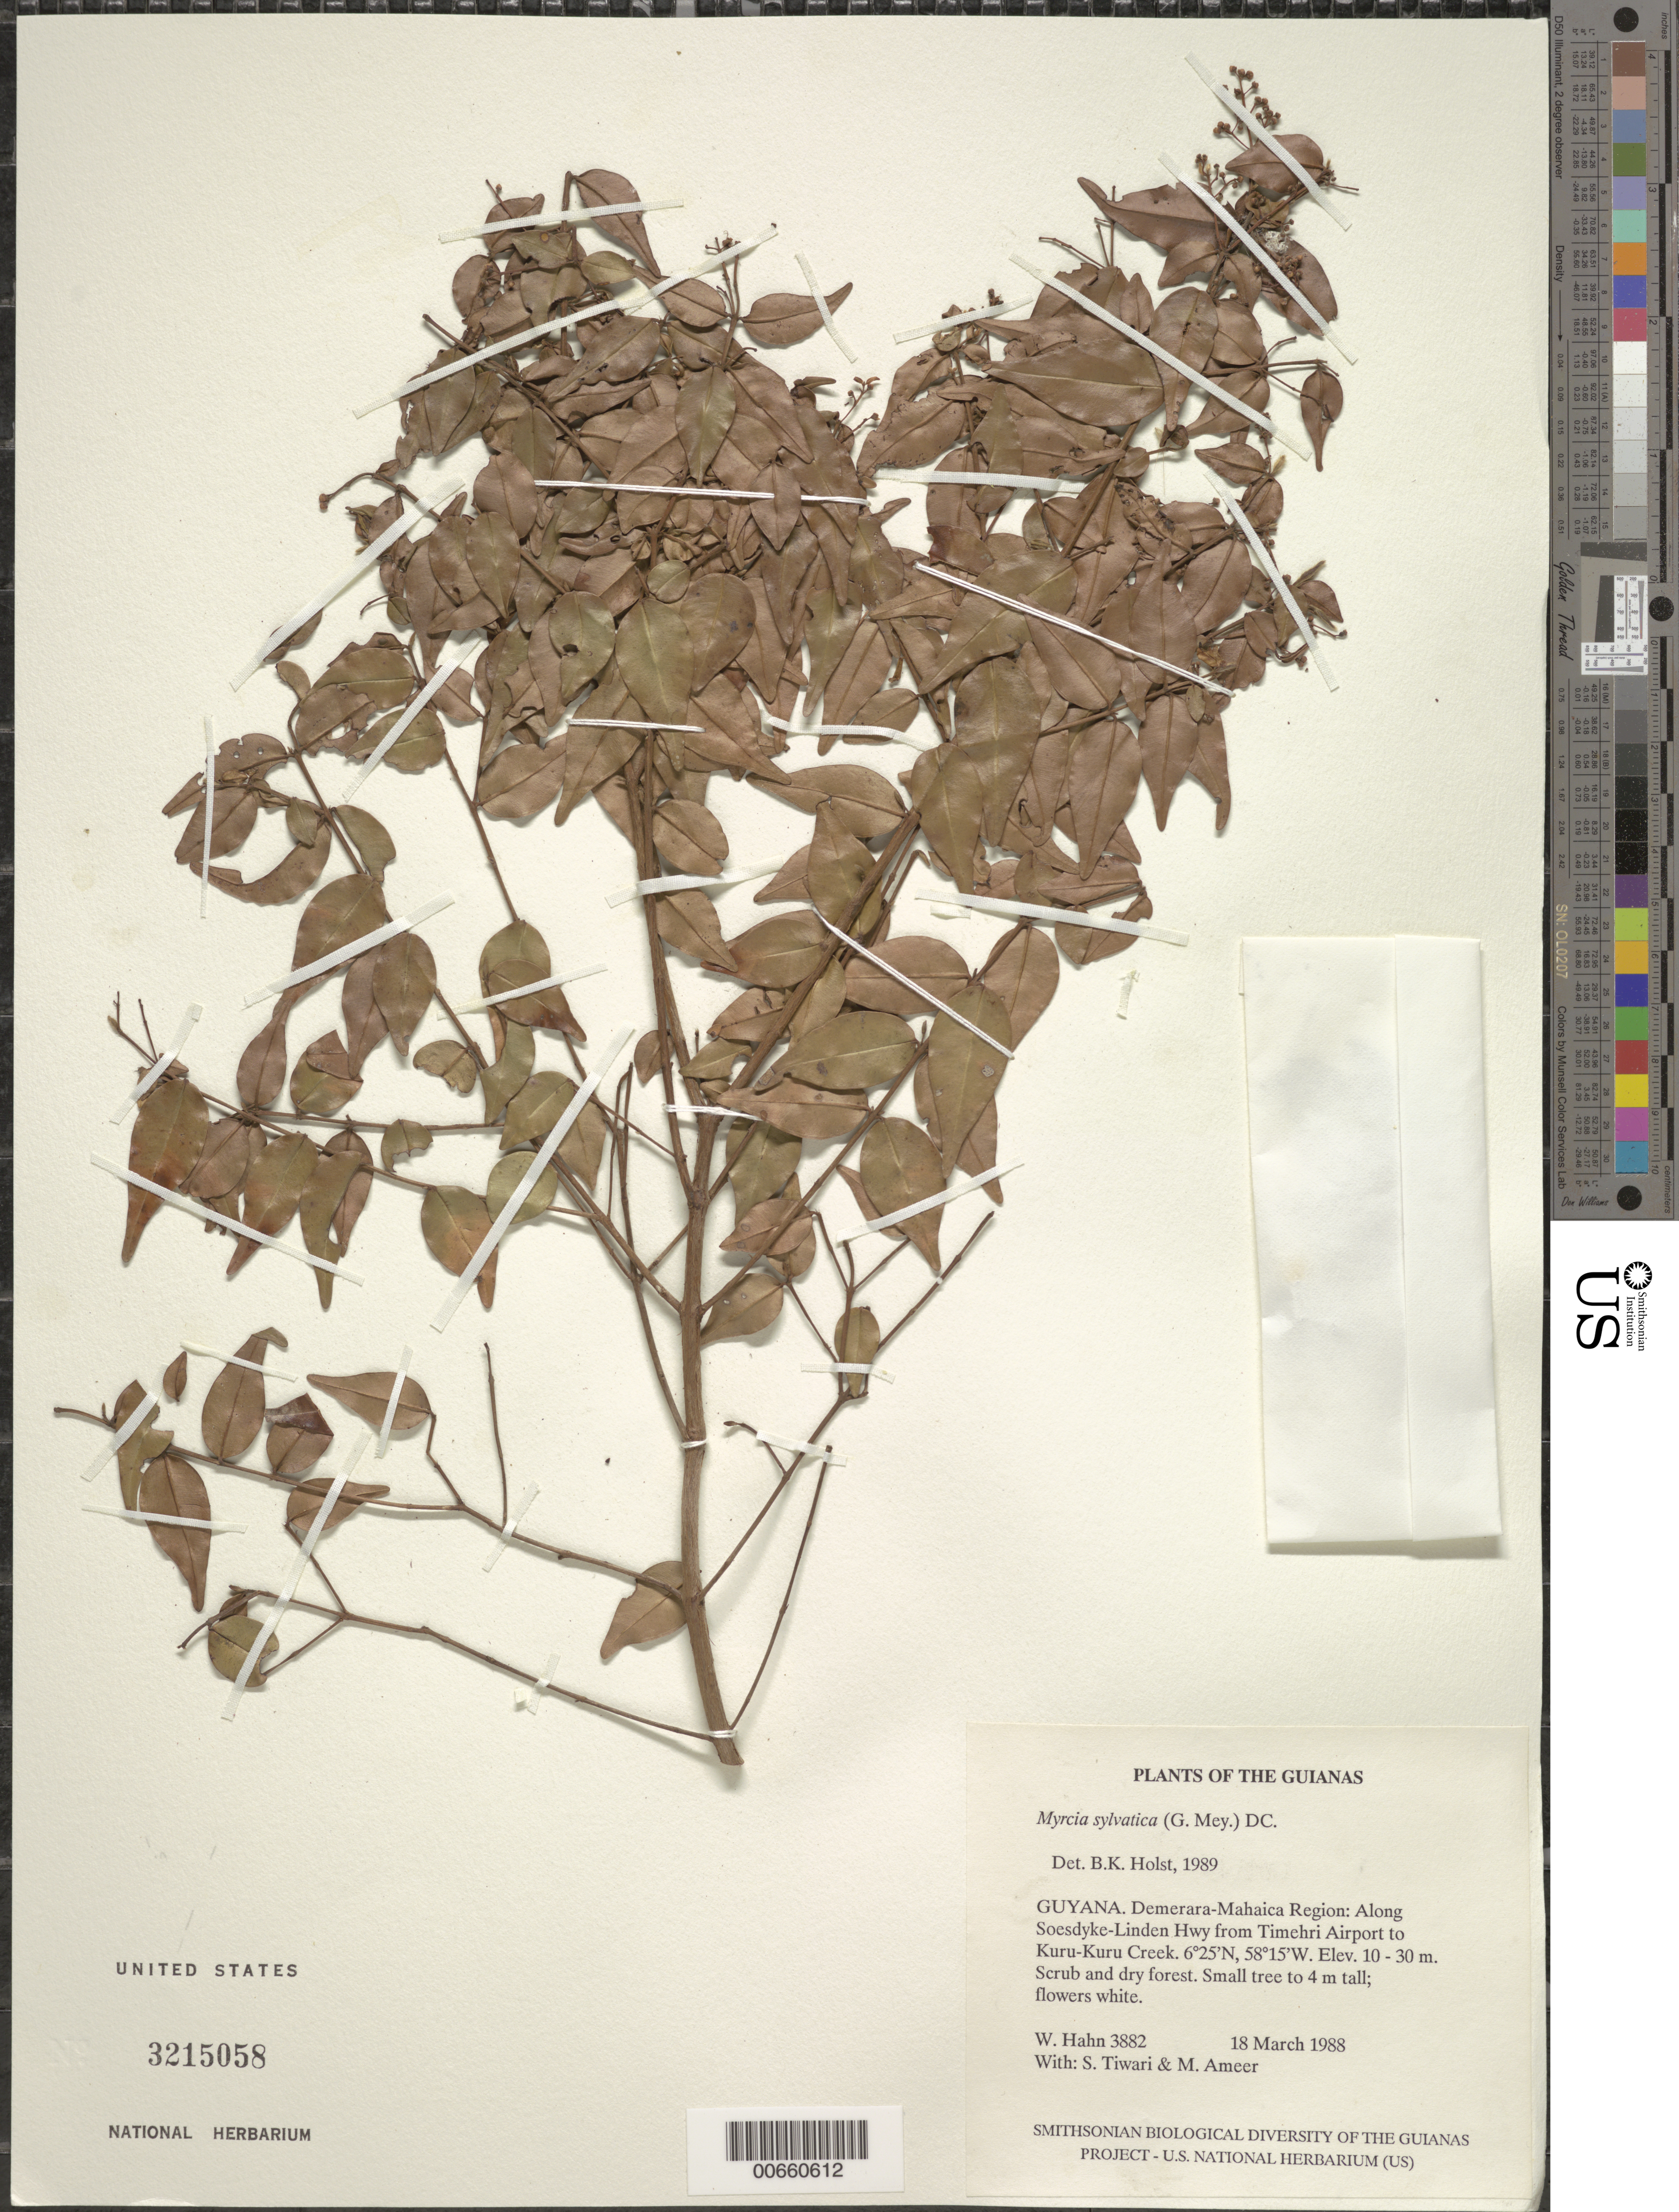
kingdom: Plantae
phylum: Tracheophyta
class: Magnoliopsida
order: Myrtales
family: Myrtaceae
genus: Myrcia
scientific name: Myrcia sylvatica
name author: (G. Mey.) DC.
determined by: Holst, Bruce K.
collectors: W. Hahn, S. Tiwari & M. Ameer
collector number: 3882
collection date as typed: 18 March 1988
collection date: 1988-03-18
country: Guyana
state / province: Demerara-Mahaica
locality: Along Soesdyke-Linden Hwy from Timehri Airport to Kuru-Kuru Creek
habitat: Scrub and dry forest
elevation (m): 10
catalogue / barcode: US 3215058